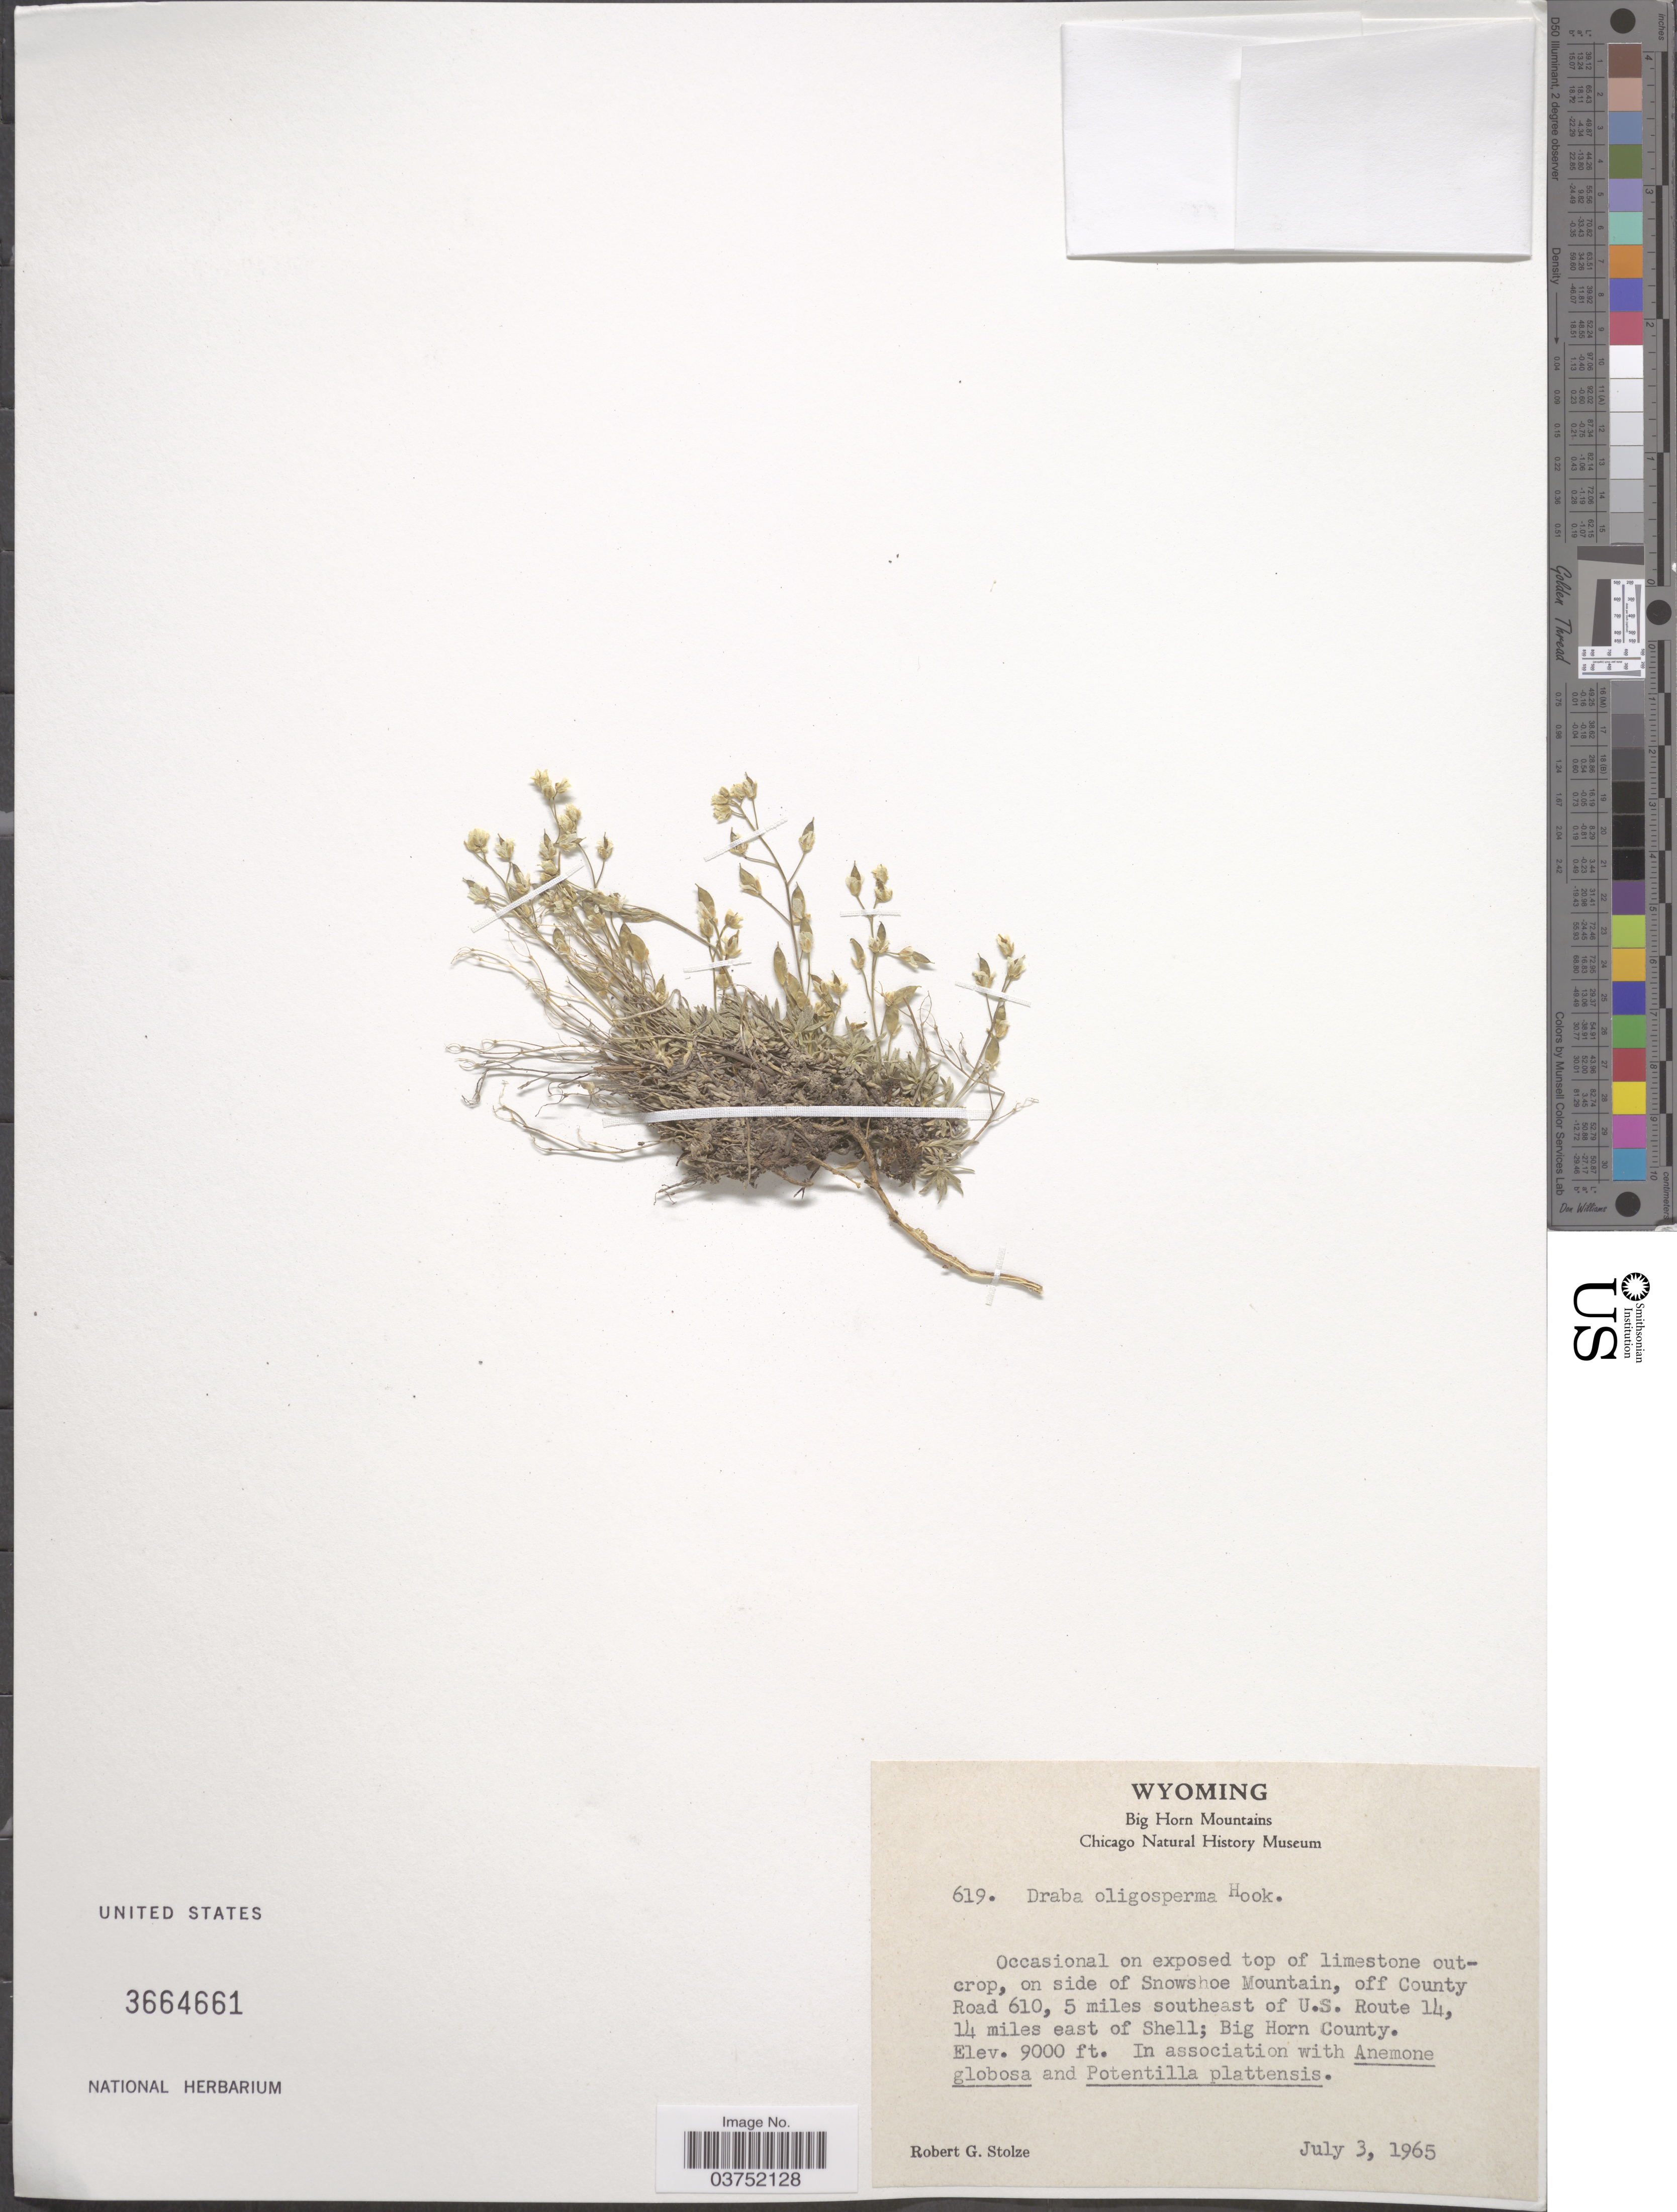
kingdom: Plantae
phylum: Tracheophyta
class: Magnoliopsida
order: Brassicales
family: Brassicaceae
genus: Draba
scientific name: Draba oligosperma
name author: Hook.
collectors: R. G. Stolze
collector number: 619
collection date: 1965-07-03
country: United States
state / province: Wyoming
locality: Big Horn Mountains. Occasional on exposed top of limestone outcrop, on side of Snowshoe Mountain, off County Road 610, 5 miles southeast of U.S. Route 14, 14 miles east of Shell; Big Horn County.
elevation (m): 2743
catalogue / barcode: US 3664661